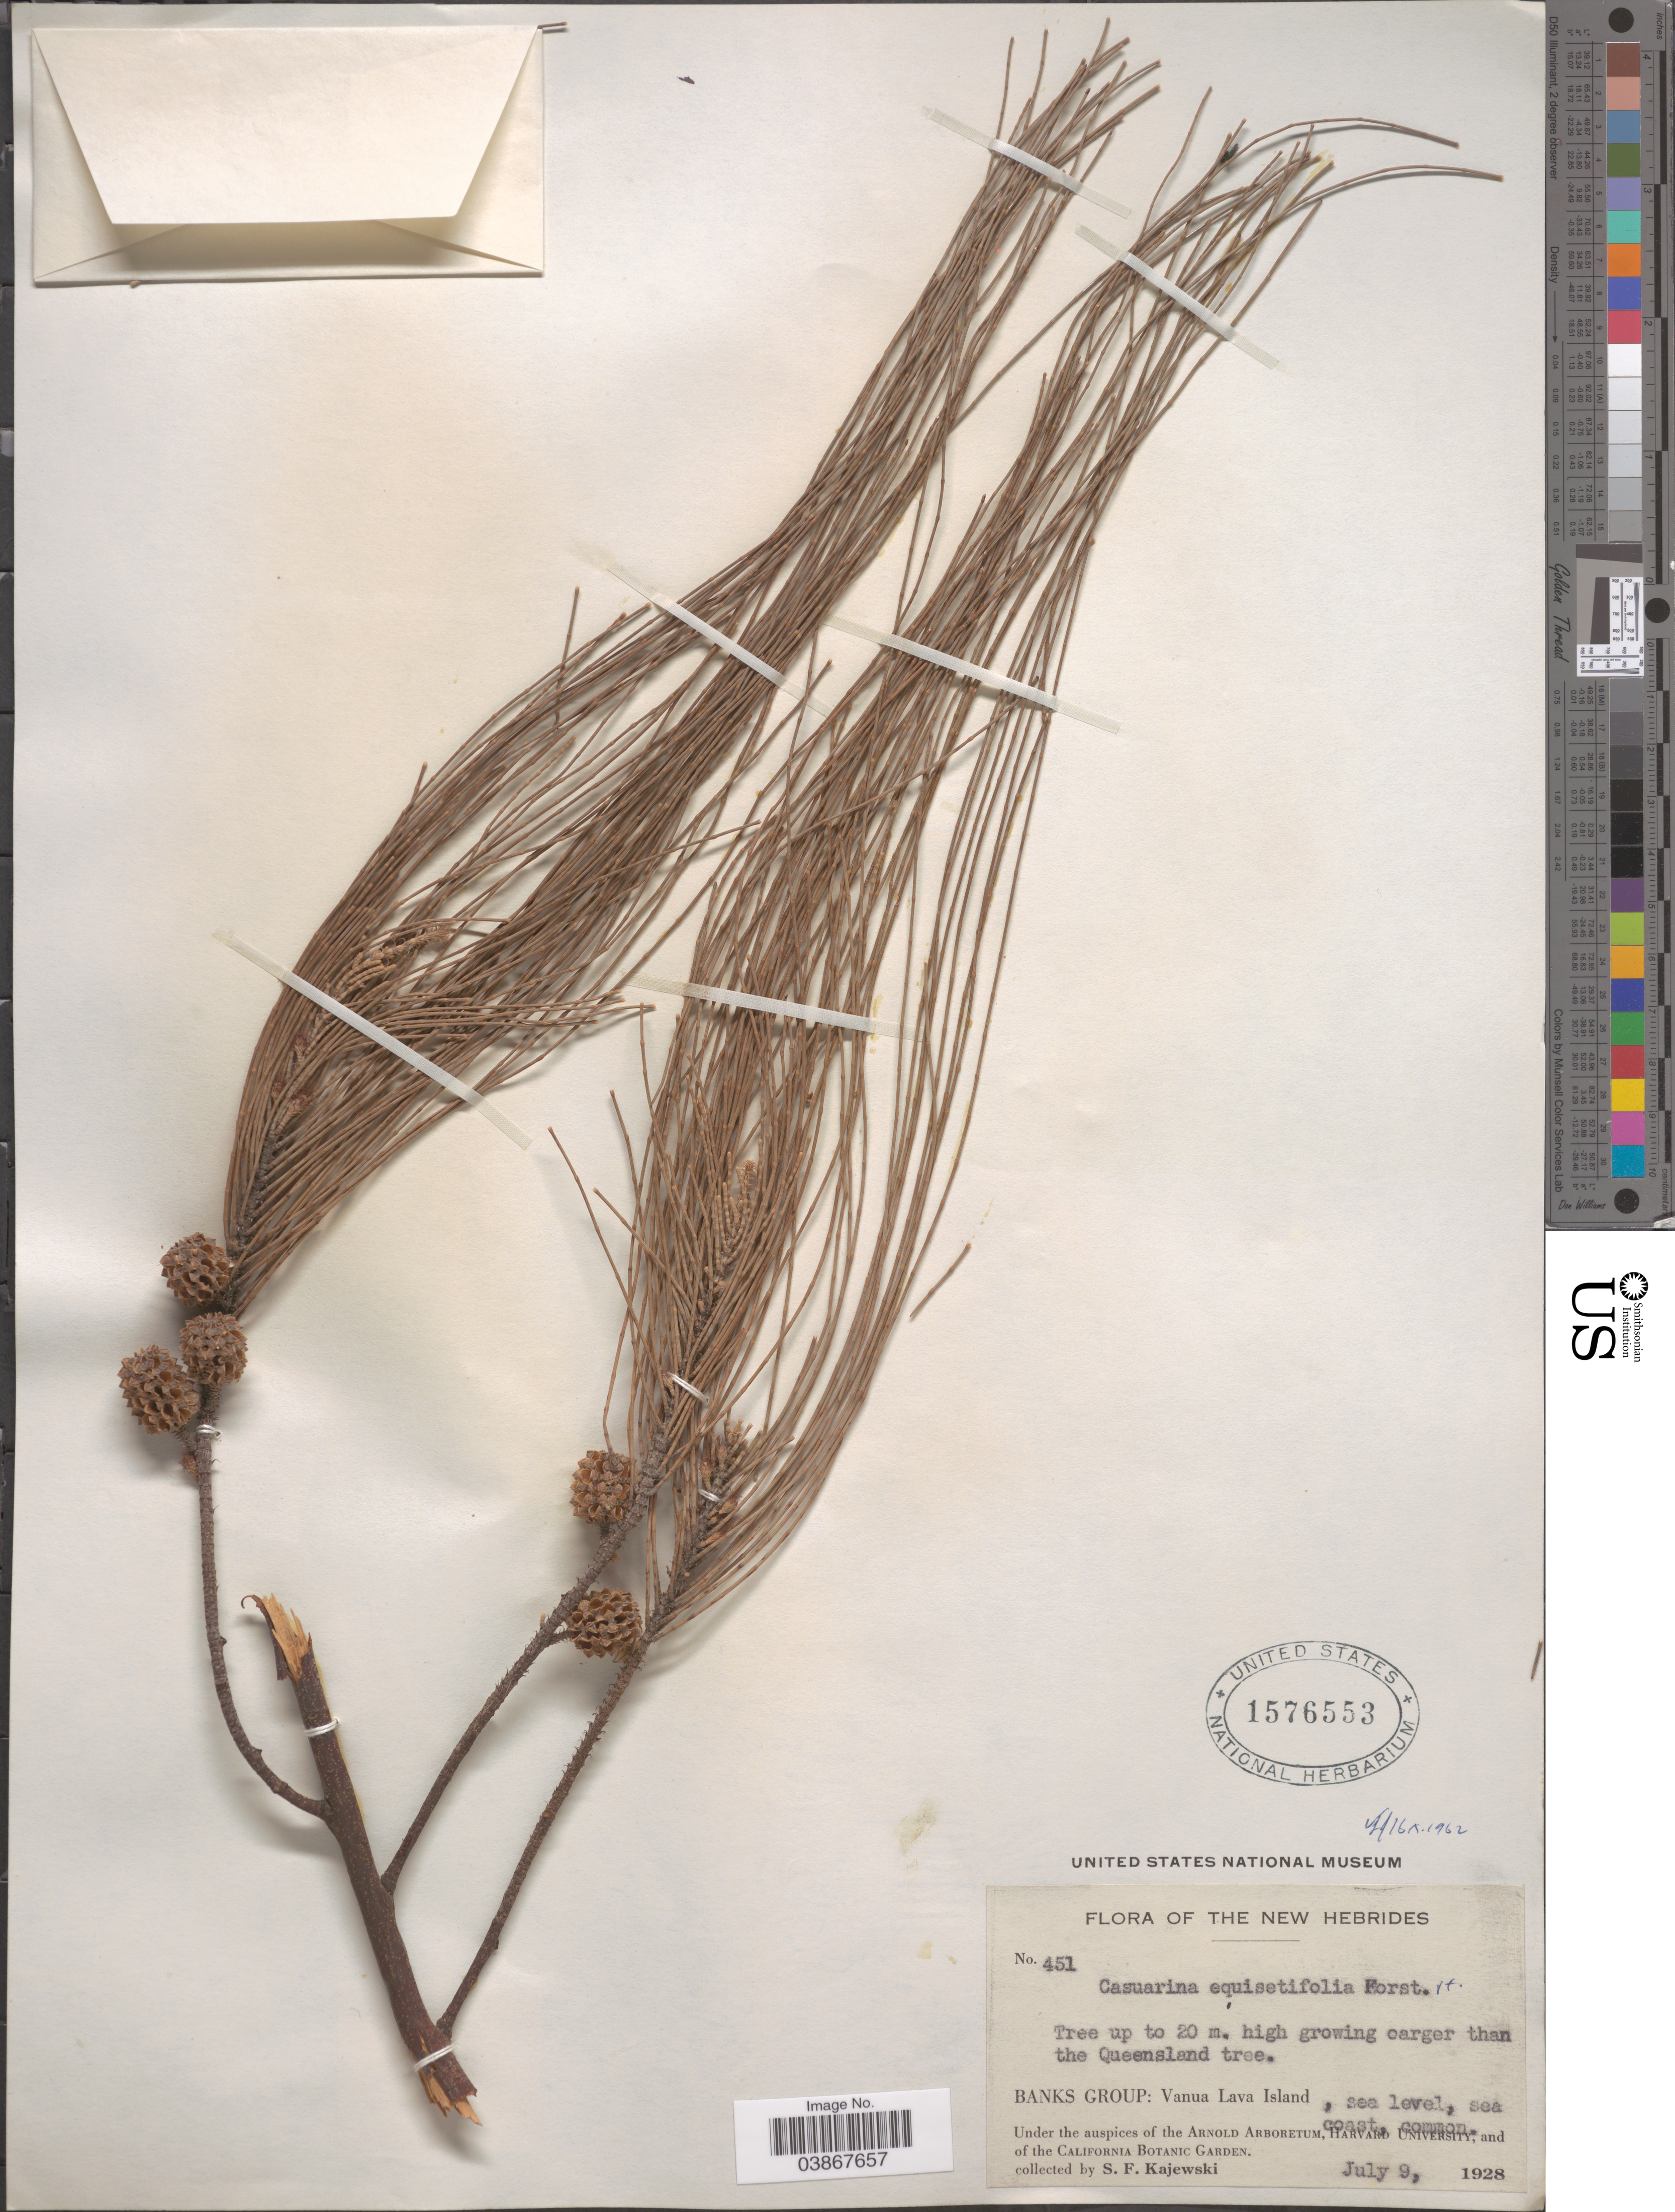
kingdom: Plantae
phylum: Tracheophyta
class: Magnoliopsida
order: Fagales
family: Casuarinaceae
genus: Casuarina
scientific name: Casuarina equisetifolia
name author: L.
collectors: S. Kajewski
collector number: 451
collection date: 1928-07-09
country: Vanuatu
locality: New Hebrides. Banks Group: Vanua Lava Island.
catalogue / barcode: US 1576553